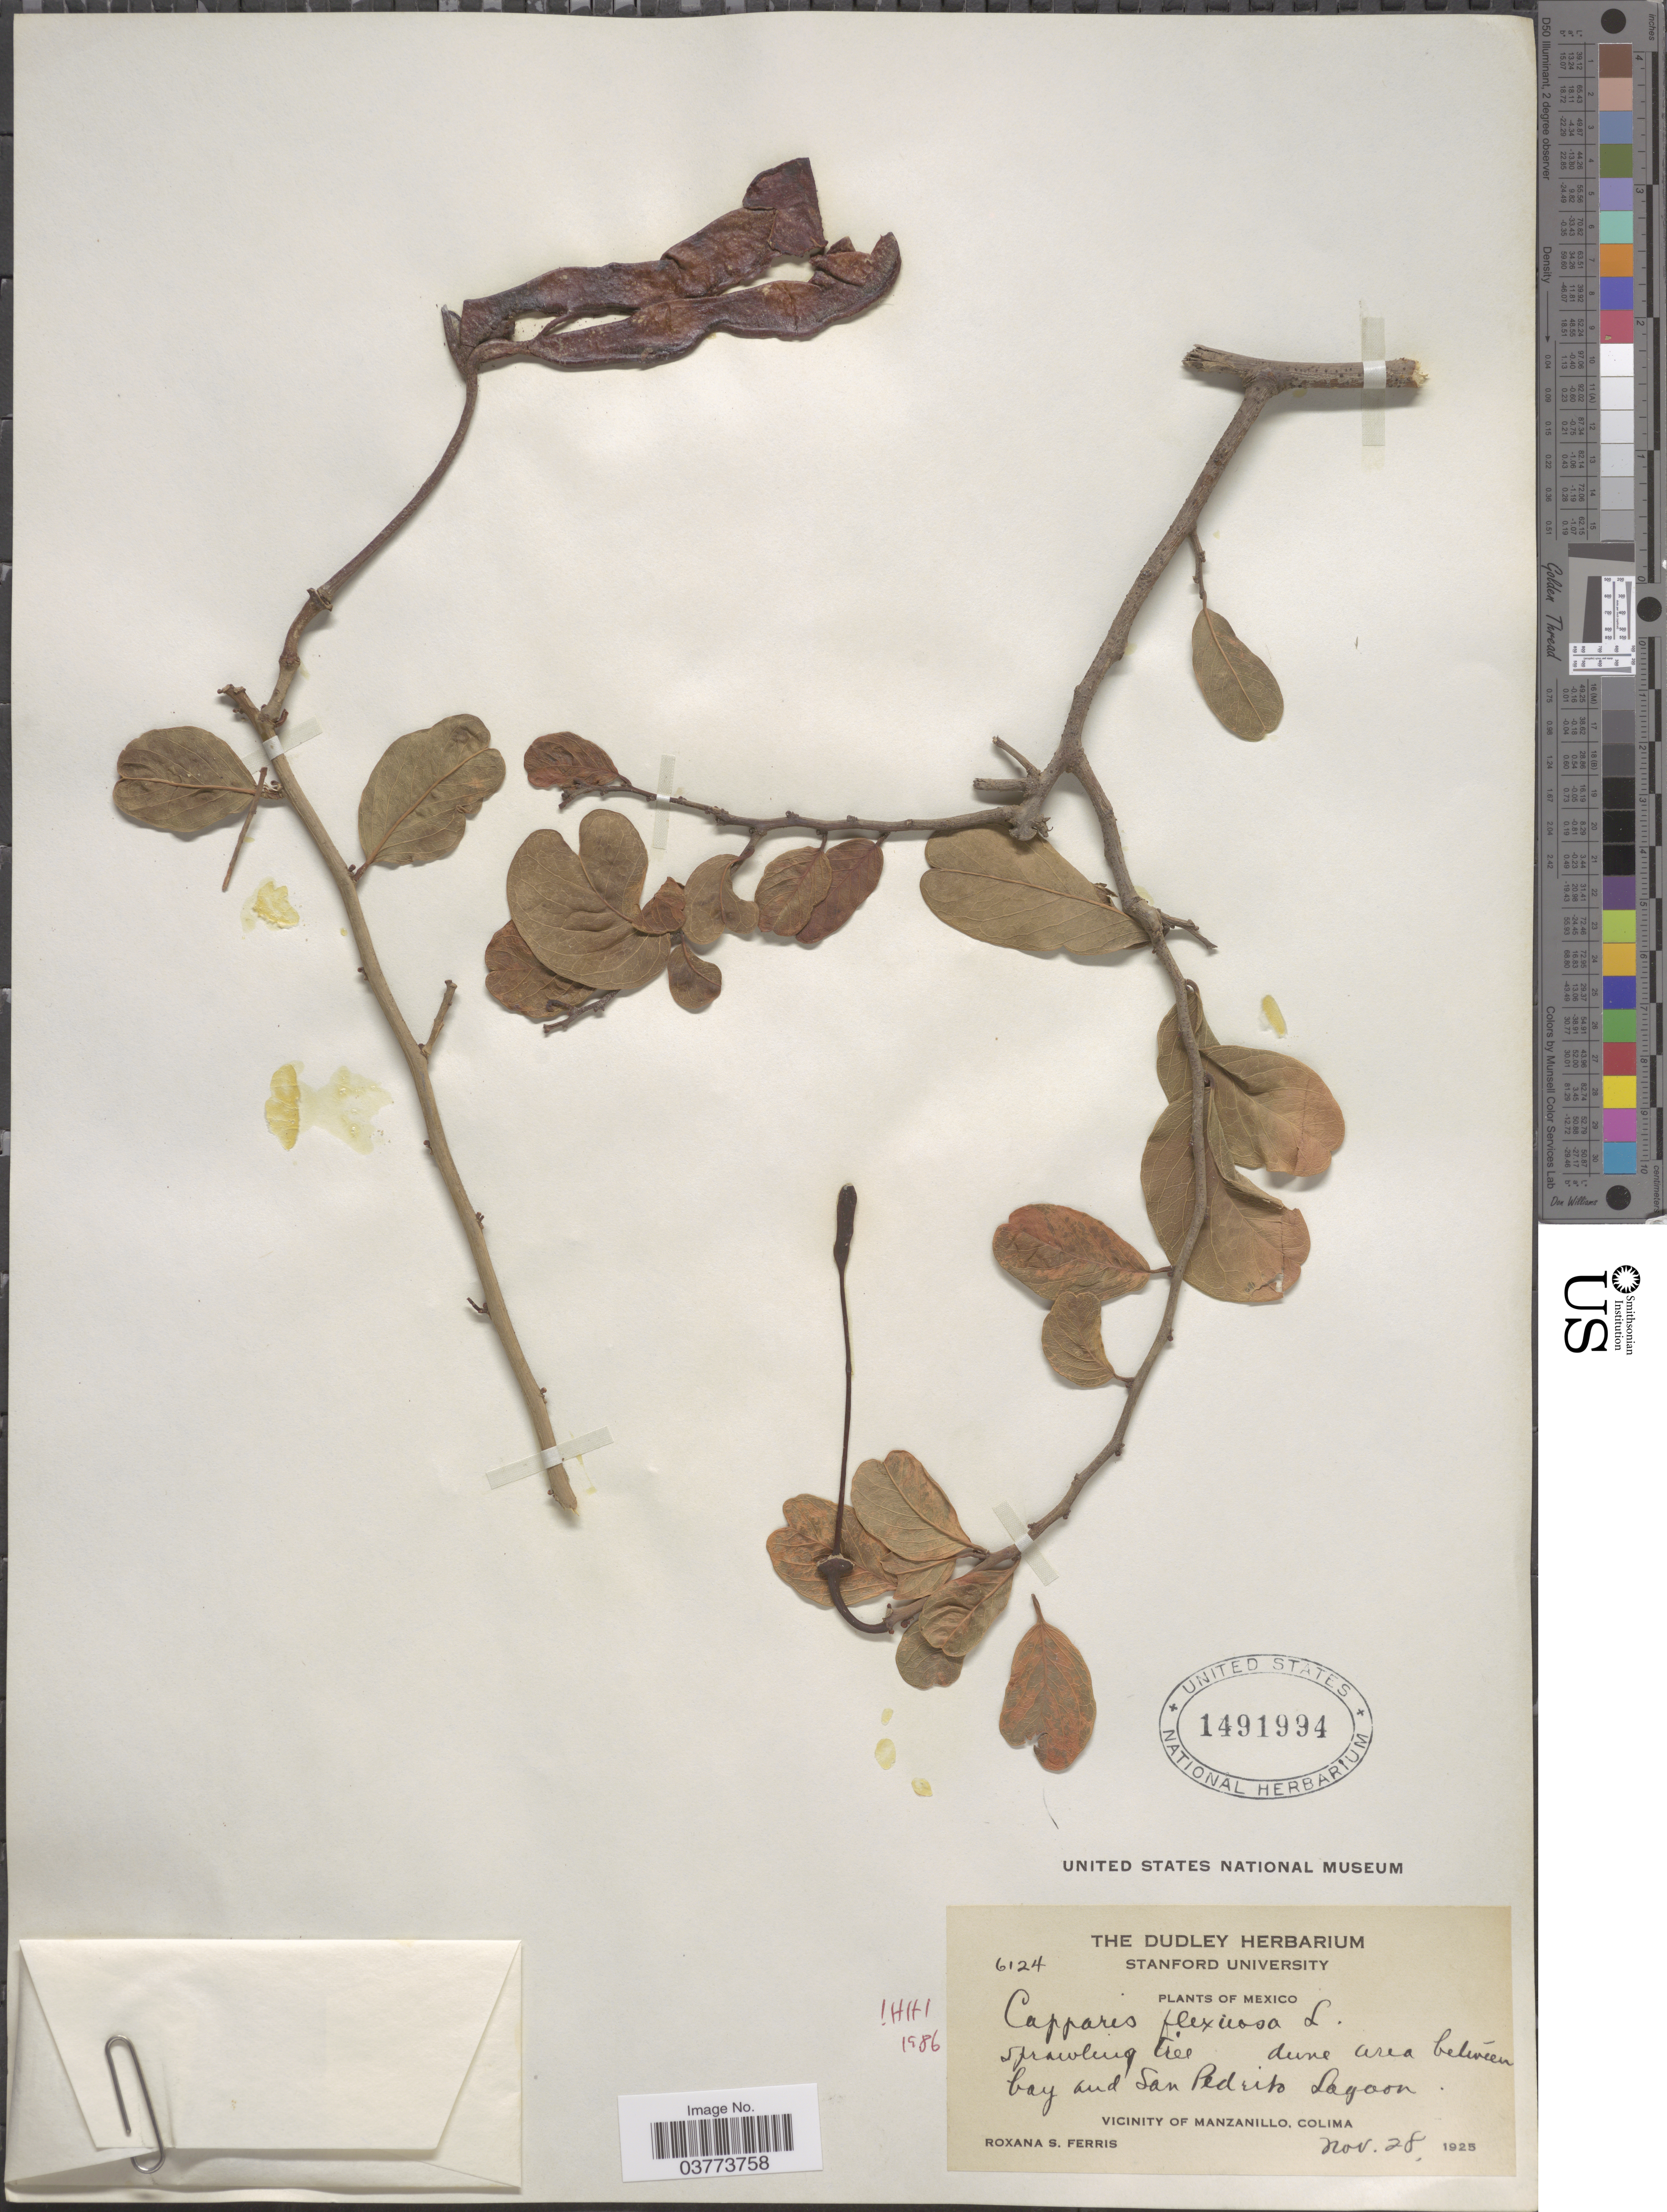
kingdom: Plantae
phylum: Tracheophyta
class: Magnoliopsida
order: Brassicales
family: Capparaceae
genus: Cynophalla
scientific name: Cynophalla flexuosa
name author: (L.) J. Presl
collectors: R. S. Ferris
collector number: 6124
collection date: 1925-11-28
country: Mexico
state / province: Colima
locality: Dune area between bay and San Pedrito Lagoon. Vicinity of Manzanillo.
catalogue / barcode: US 1491994